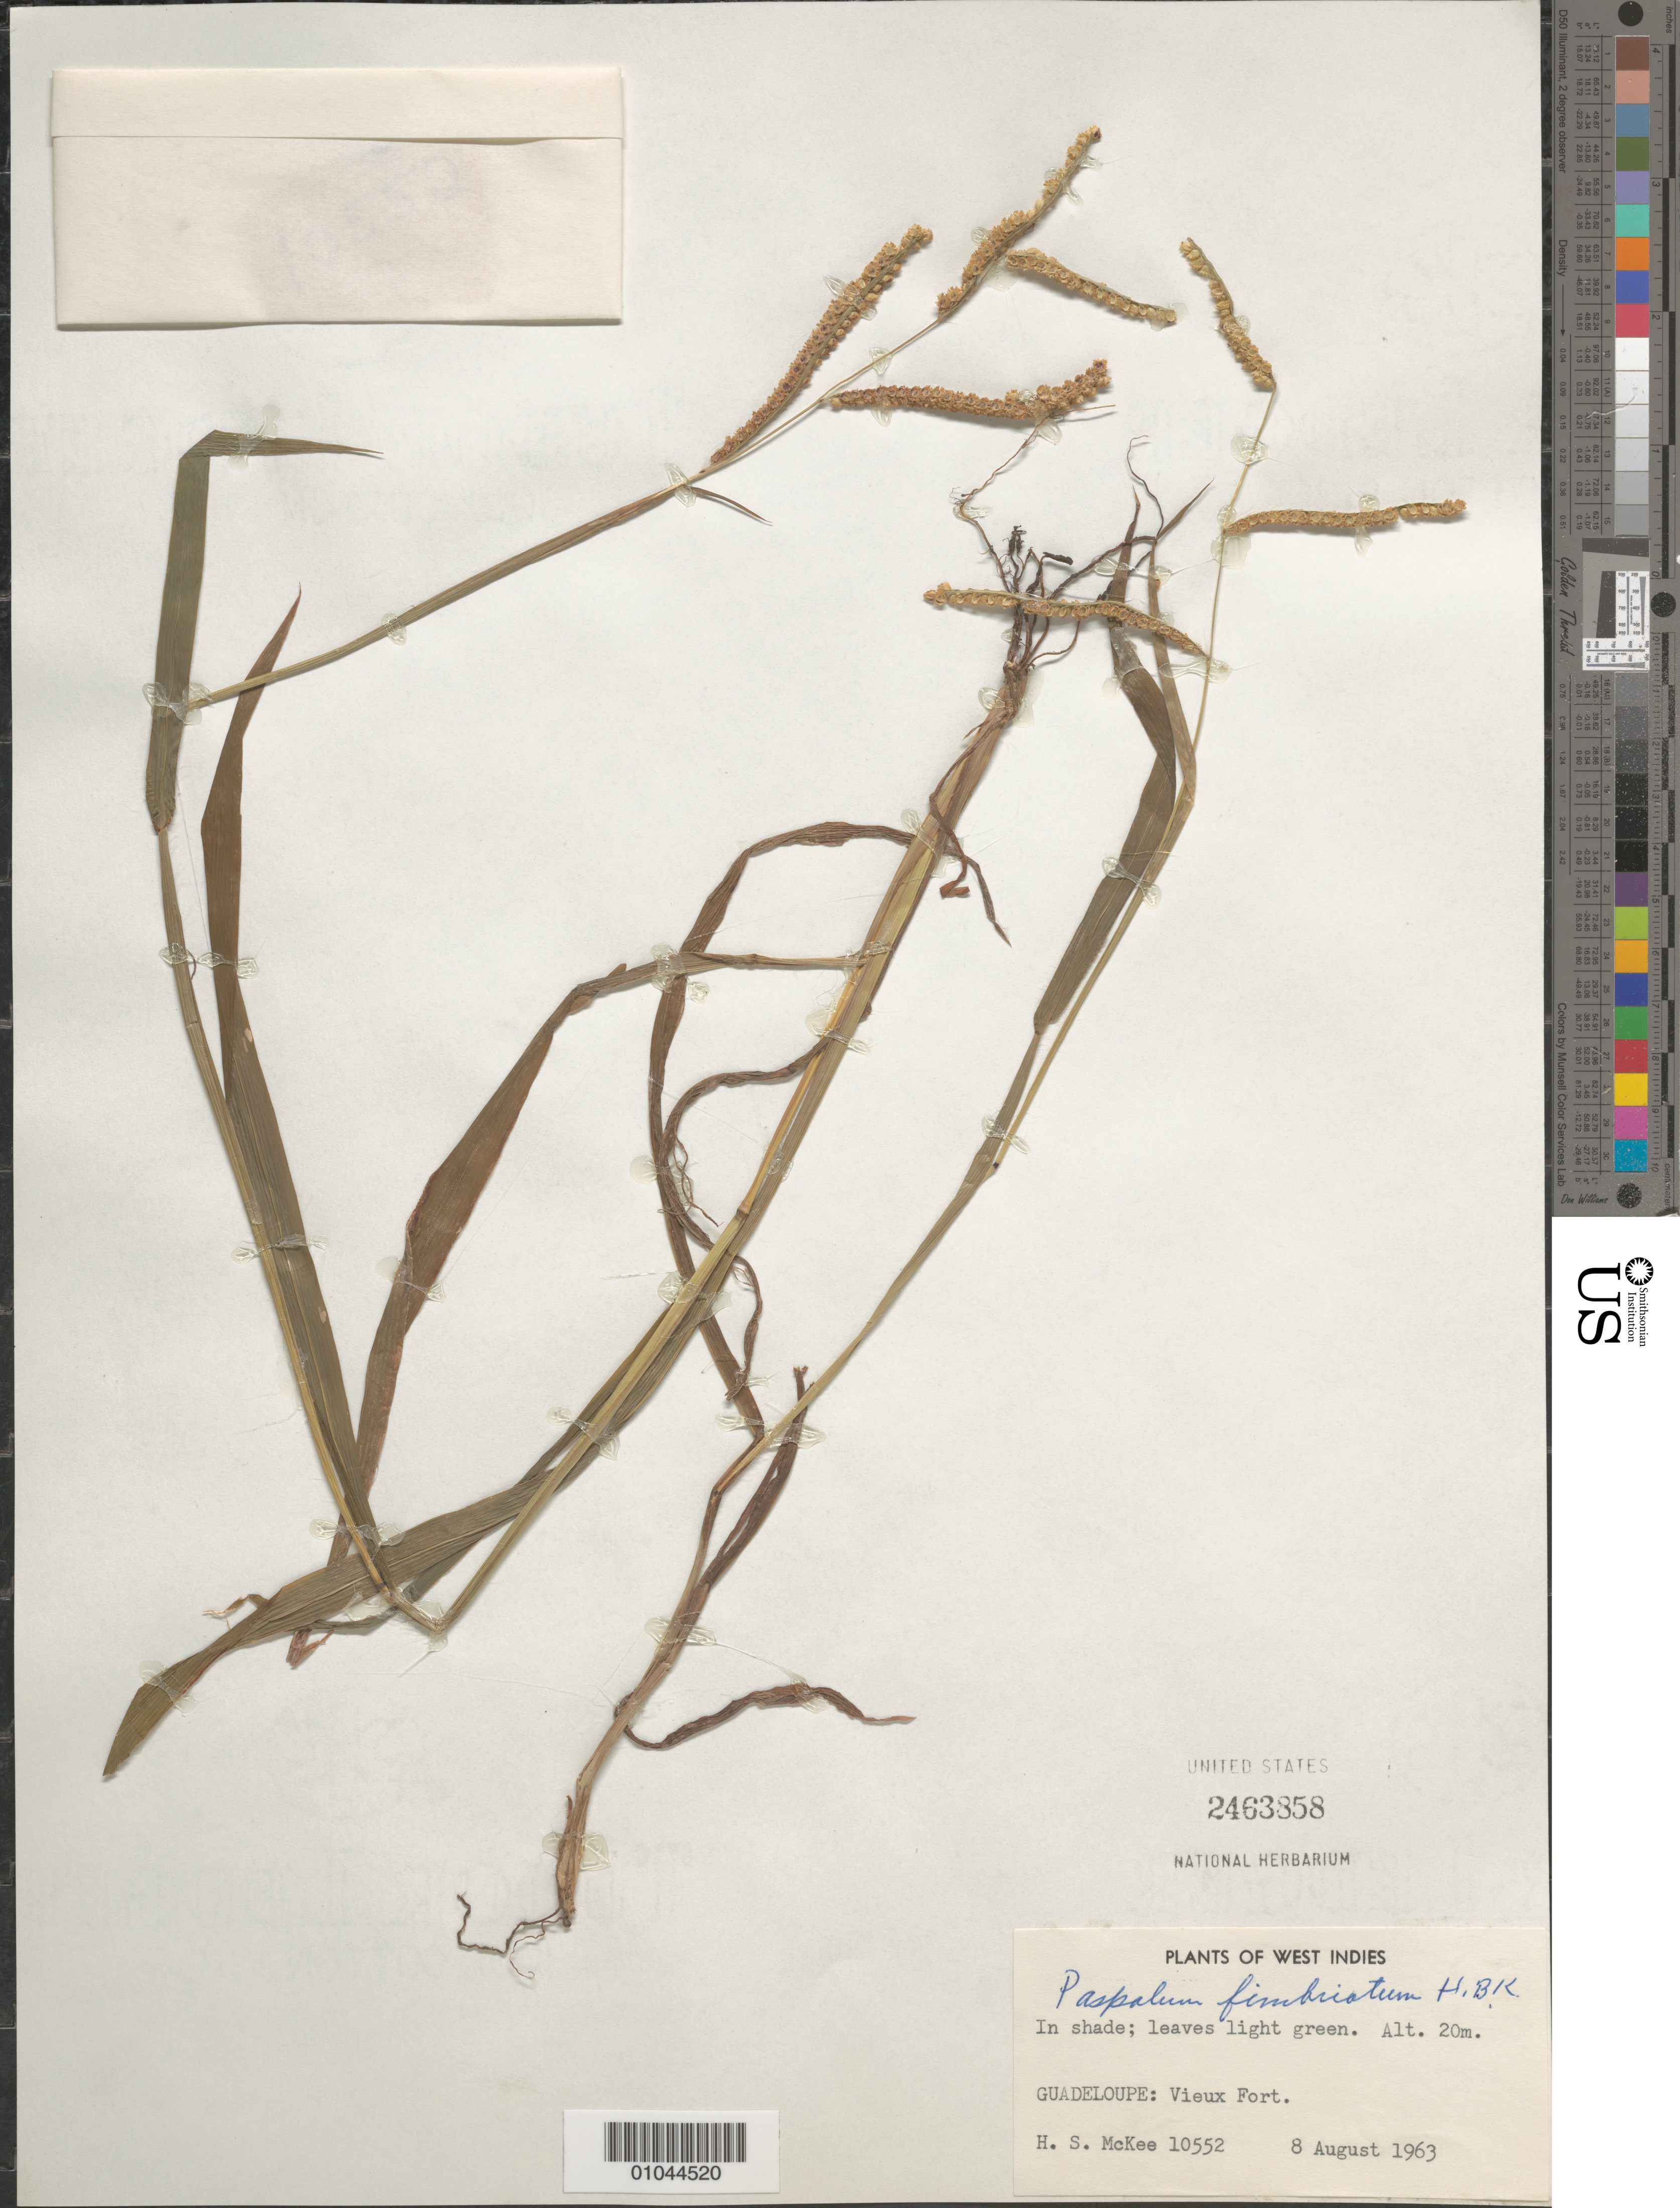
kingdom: Plantae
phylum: Tracheophyta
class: Liliopsida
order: Poales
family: Poaceae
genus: Paspalum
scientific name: Paspalum fimbriatum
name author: Kunth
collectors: H. S. McKee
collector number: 10552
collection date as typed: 08 Aug 1963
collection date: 1963-08-08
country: Guadeloupe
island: Basse Terre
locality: Vieux Fort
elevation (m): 20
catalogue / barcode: US 2463858